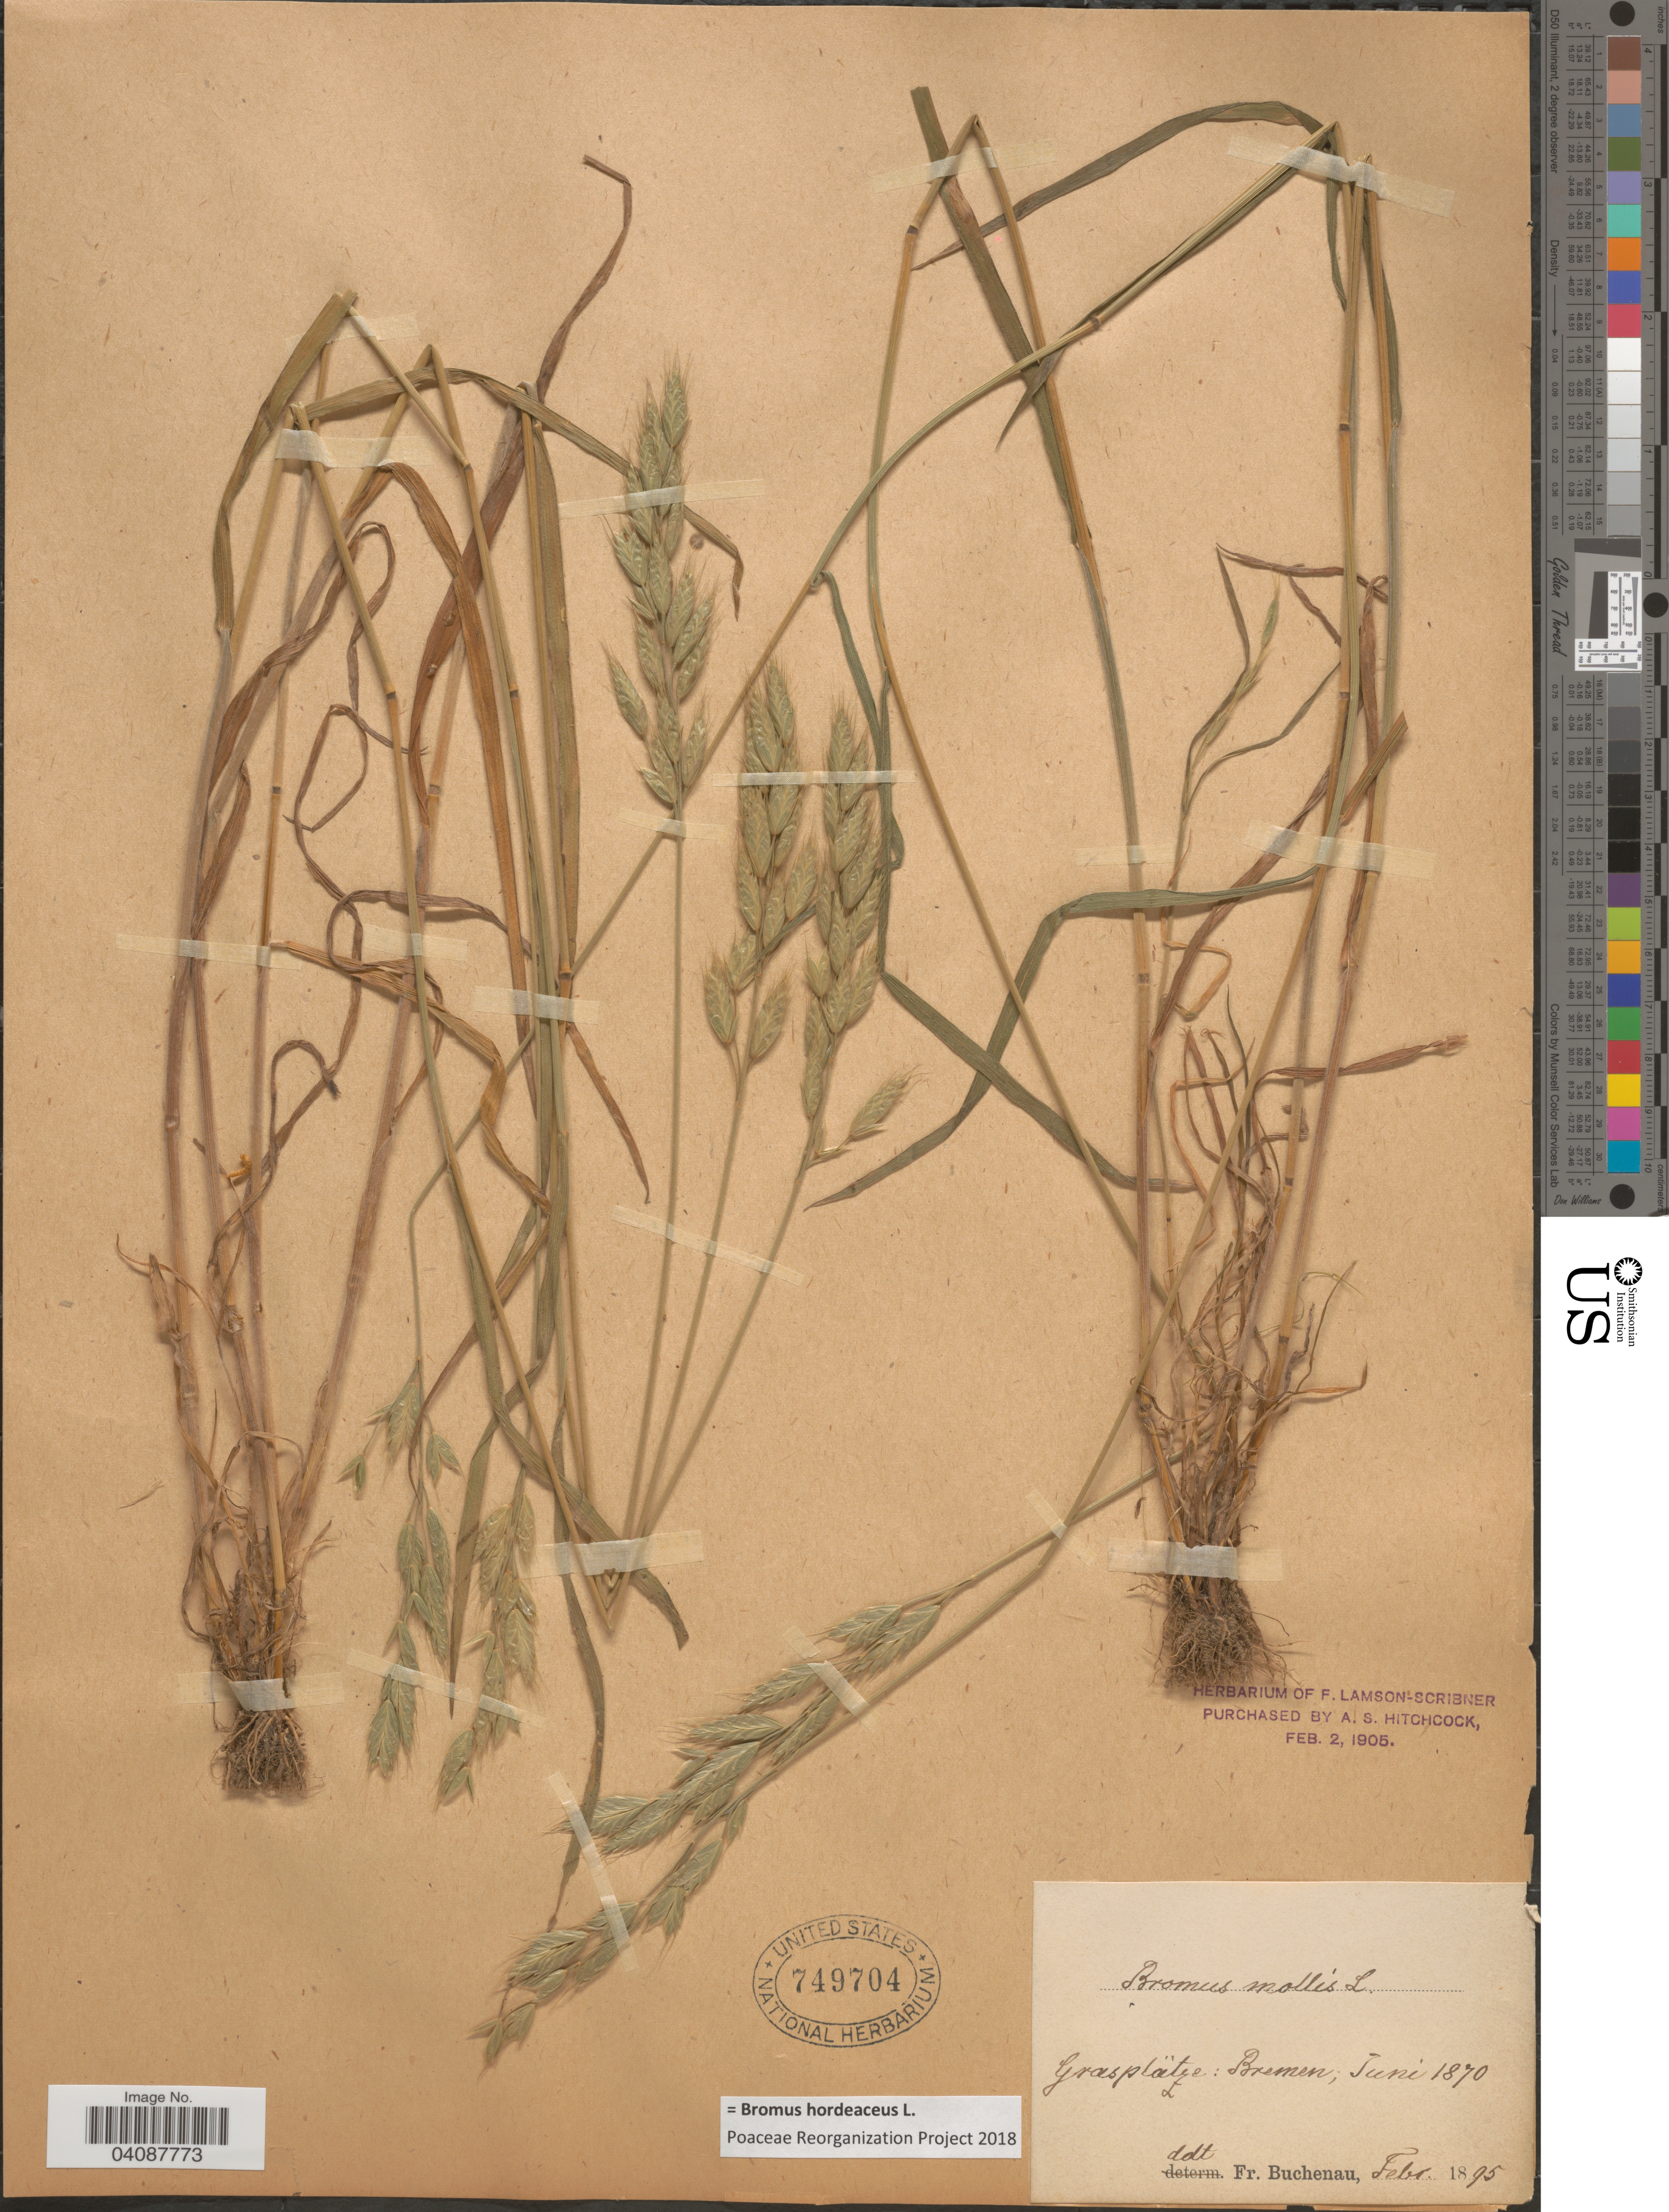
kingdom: Plantae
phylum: Tracheophyta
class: Liliopsida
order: Poales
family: Poaceae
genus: Bromus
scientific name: Bromus hordeaceus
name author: L.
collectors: F. Buchenau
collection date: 1870-06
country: Germany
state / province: Bremen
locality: Grasplätze.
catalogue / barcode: US 749704